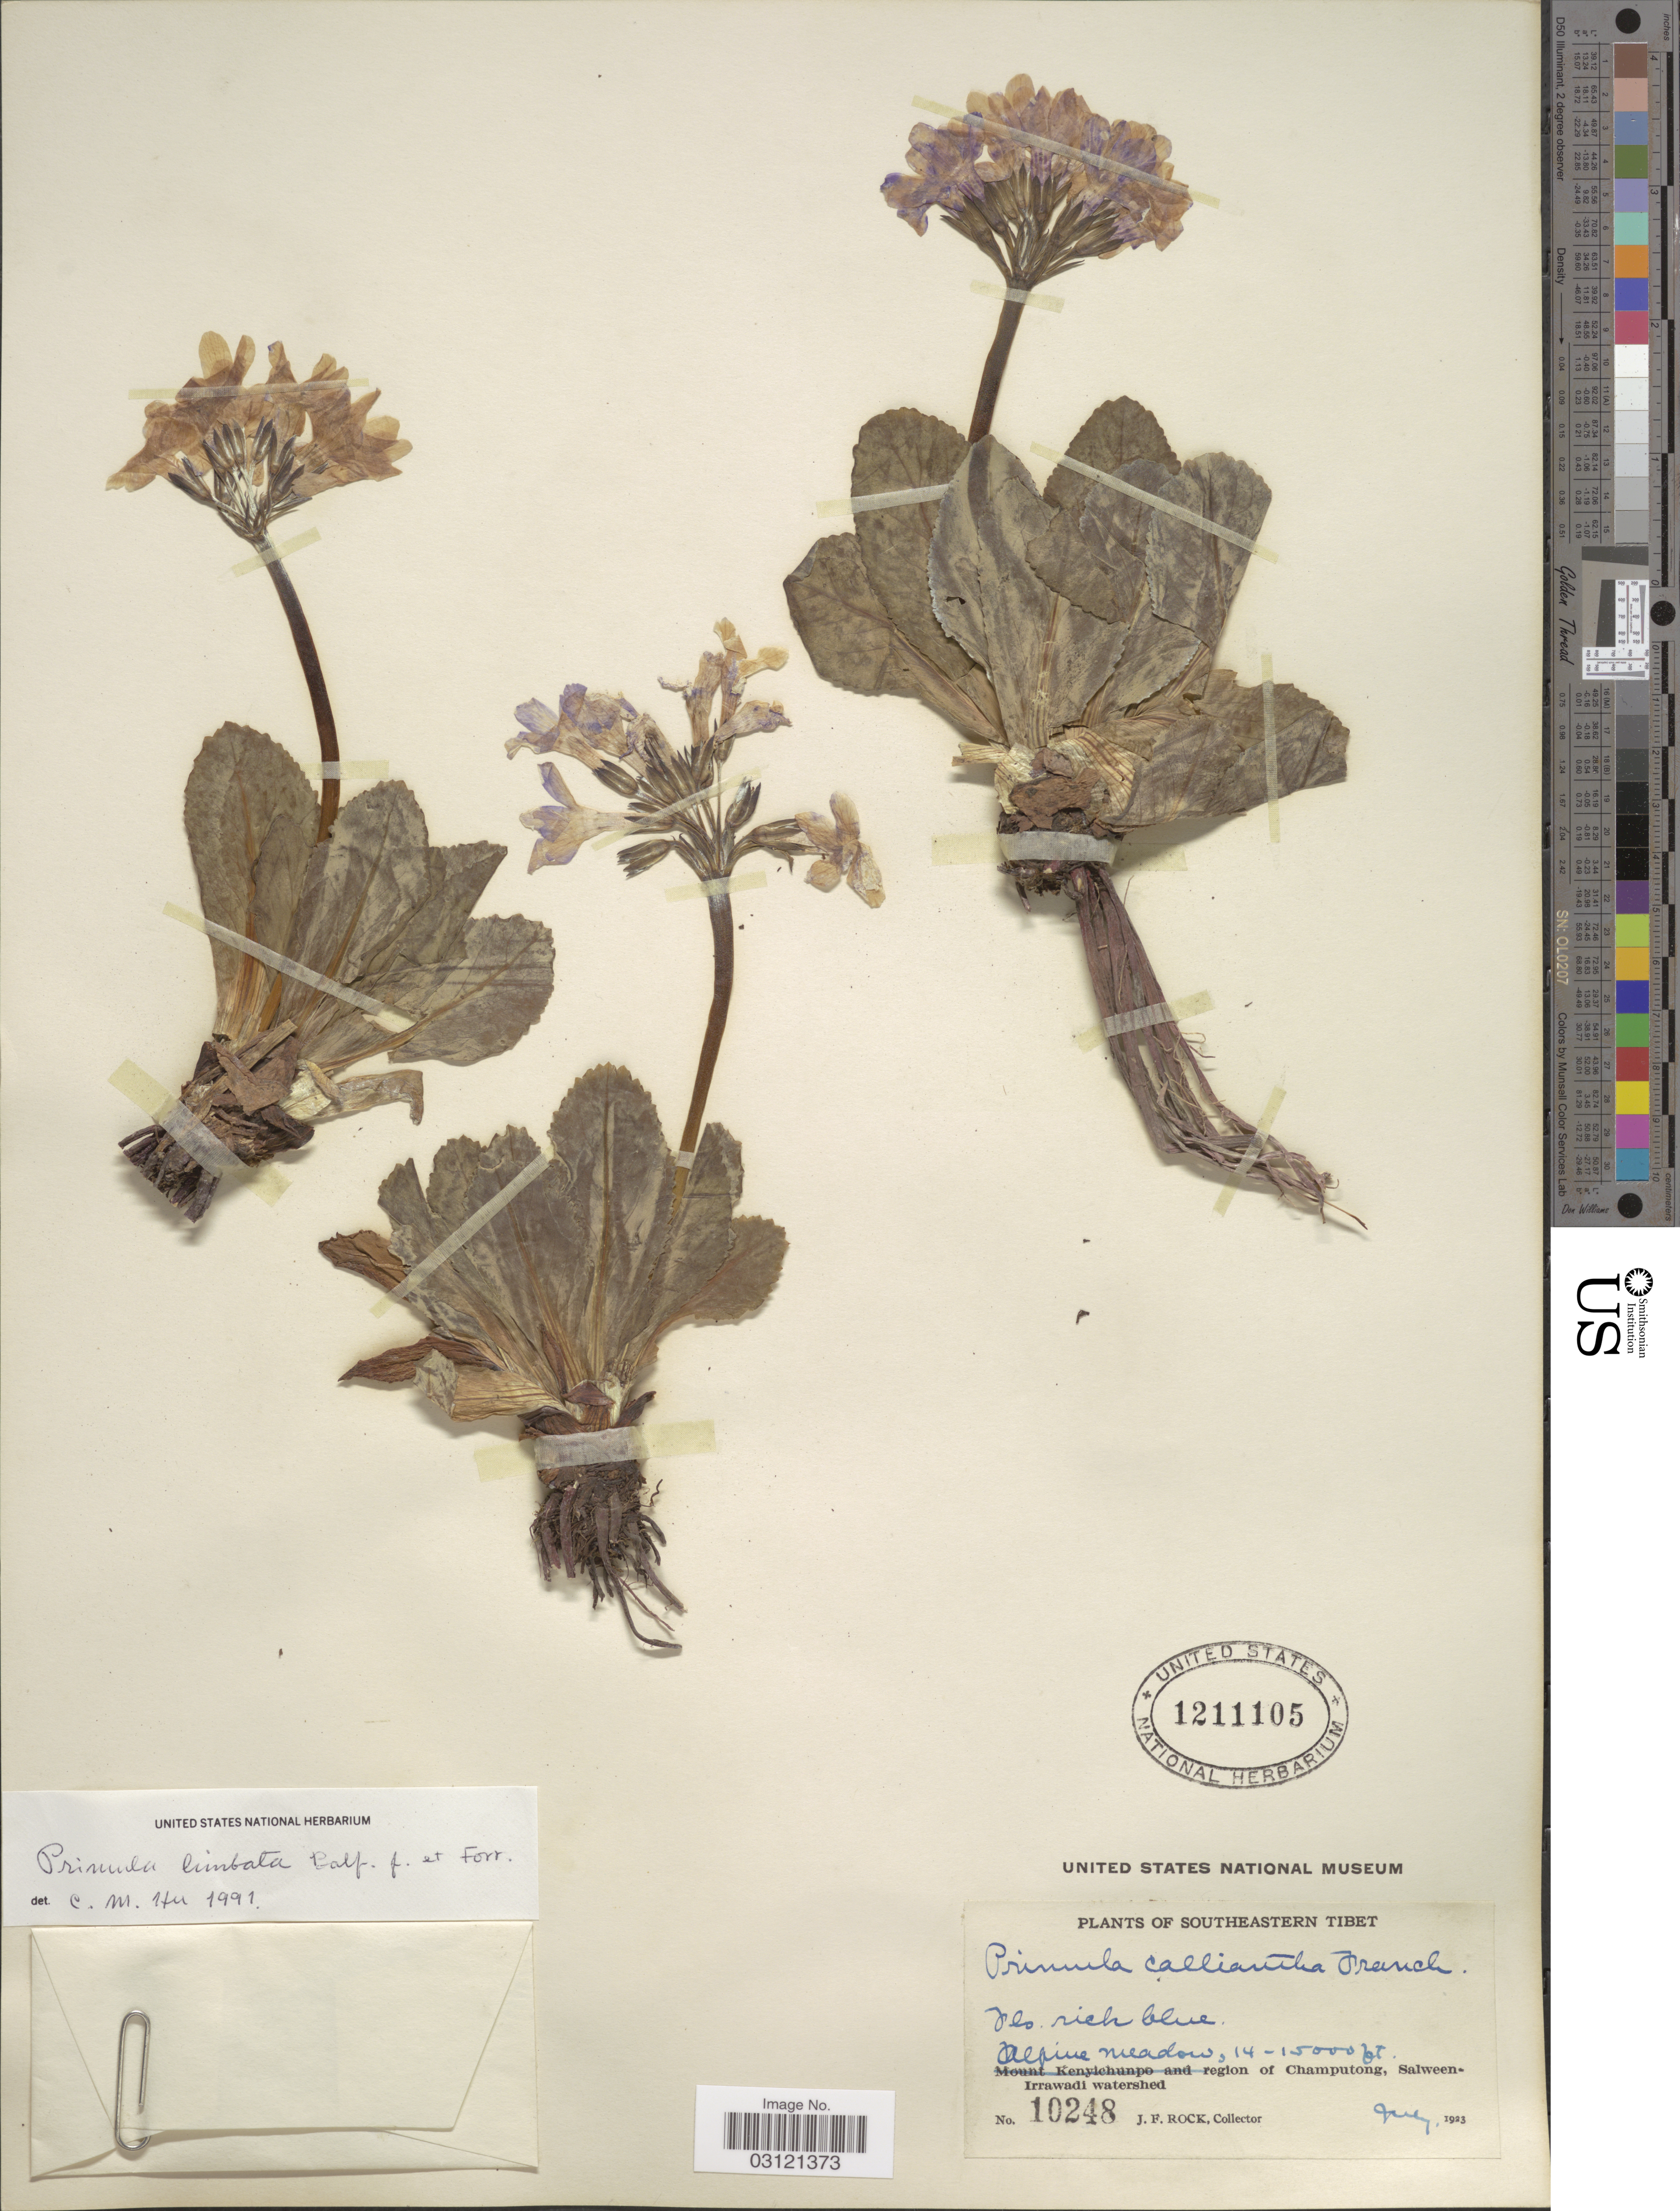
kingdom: Plantae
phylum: Tracheophyta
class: Magnoliopsida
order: Ericales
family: Primulaceae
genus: Primula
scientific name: Primula limbata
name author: Balf. f. & Forrest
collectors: J. Rock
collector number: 10248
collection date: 1923-07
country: China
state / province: Xizang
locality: Southeastern Tibet. Alpine meadow. Region of Champutong, Salween-Irrawadi watershed.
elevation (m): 4267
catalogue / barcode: US 1211105